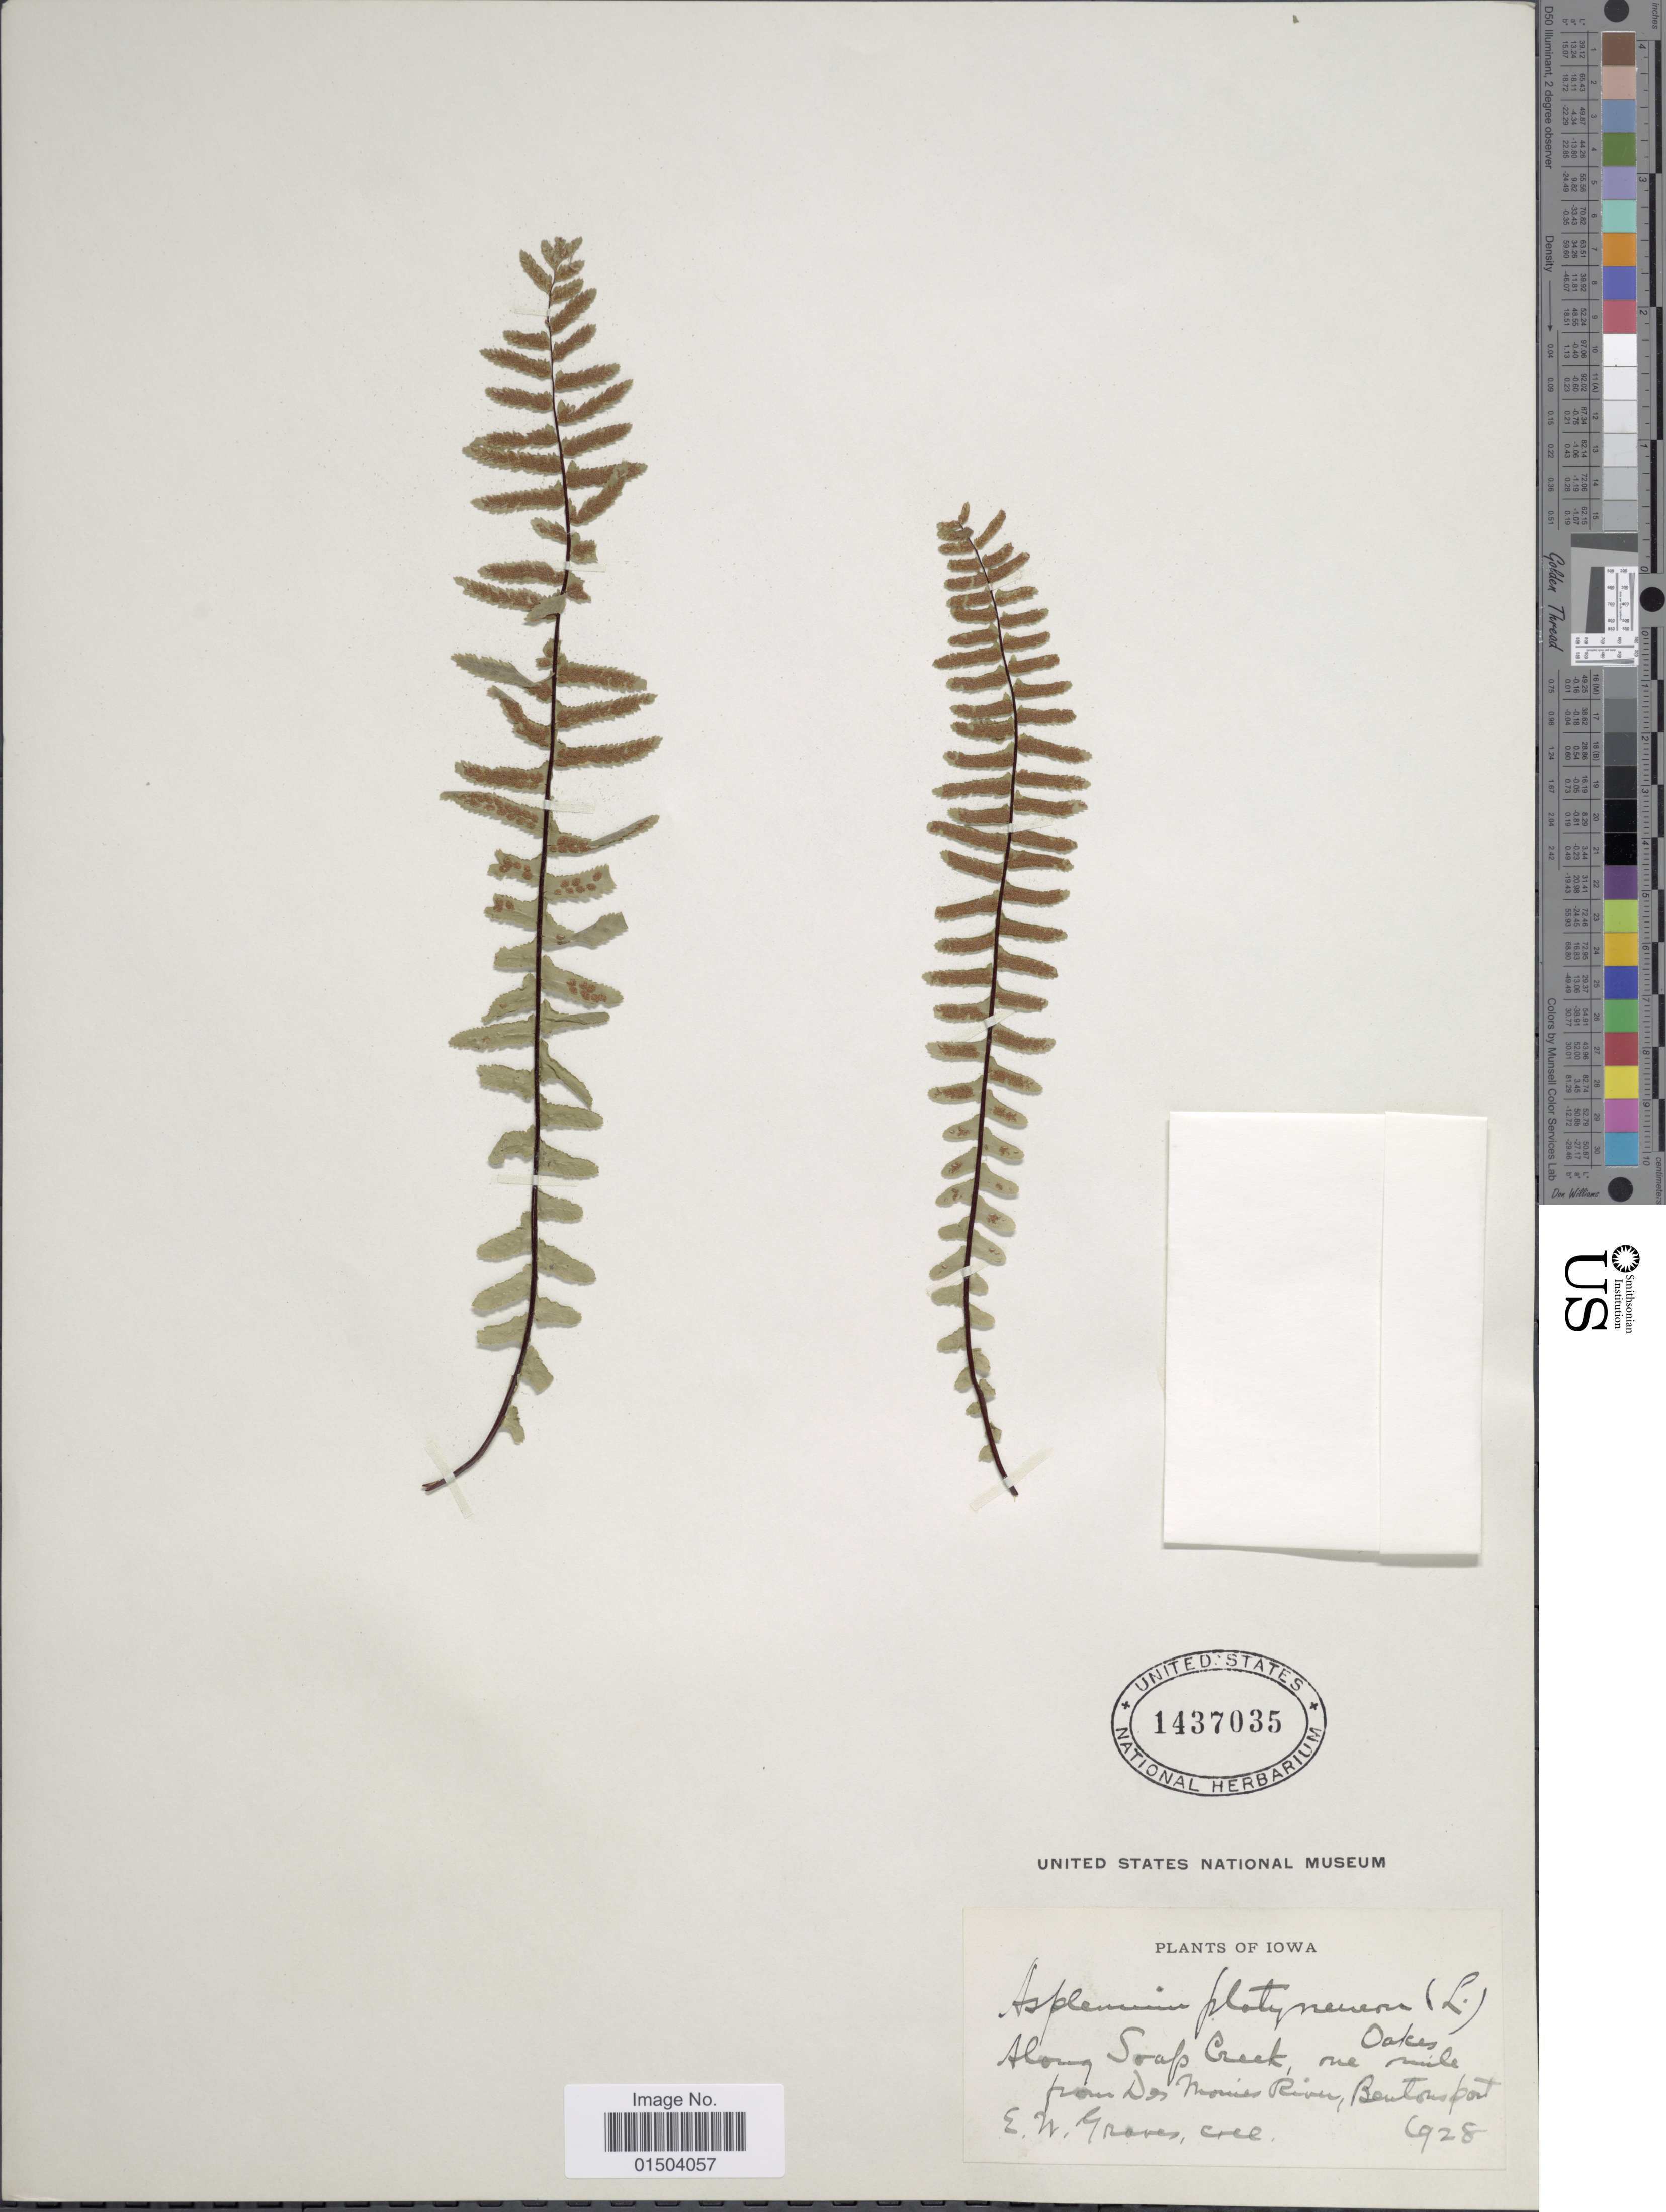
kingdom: Plantae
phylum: Tracheophyta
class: Polypodiopsida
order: Polypodiales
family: Aspleniaceae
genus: Asplenium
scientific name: Asplenium platyneuron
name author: (L.) Britton, Stearns & Poggenb.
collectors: E. Graves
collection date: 1928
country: United States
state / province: Iowa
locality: Along Soap Creek, one mile from Des Moines River, Bentonsport.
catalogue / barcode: US 1437035